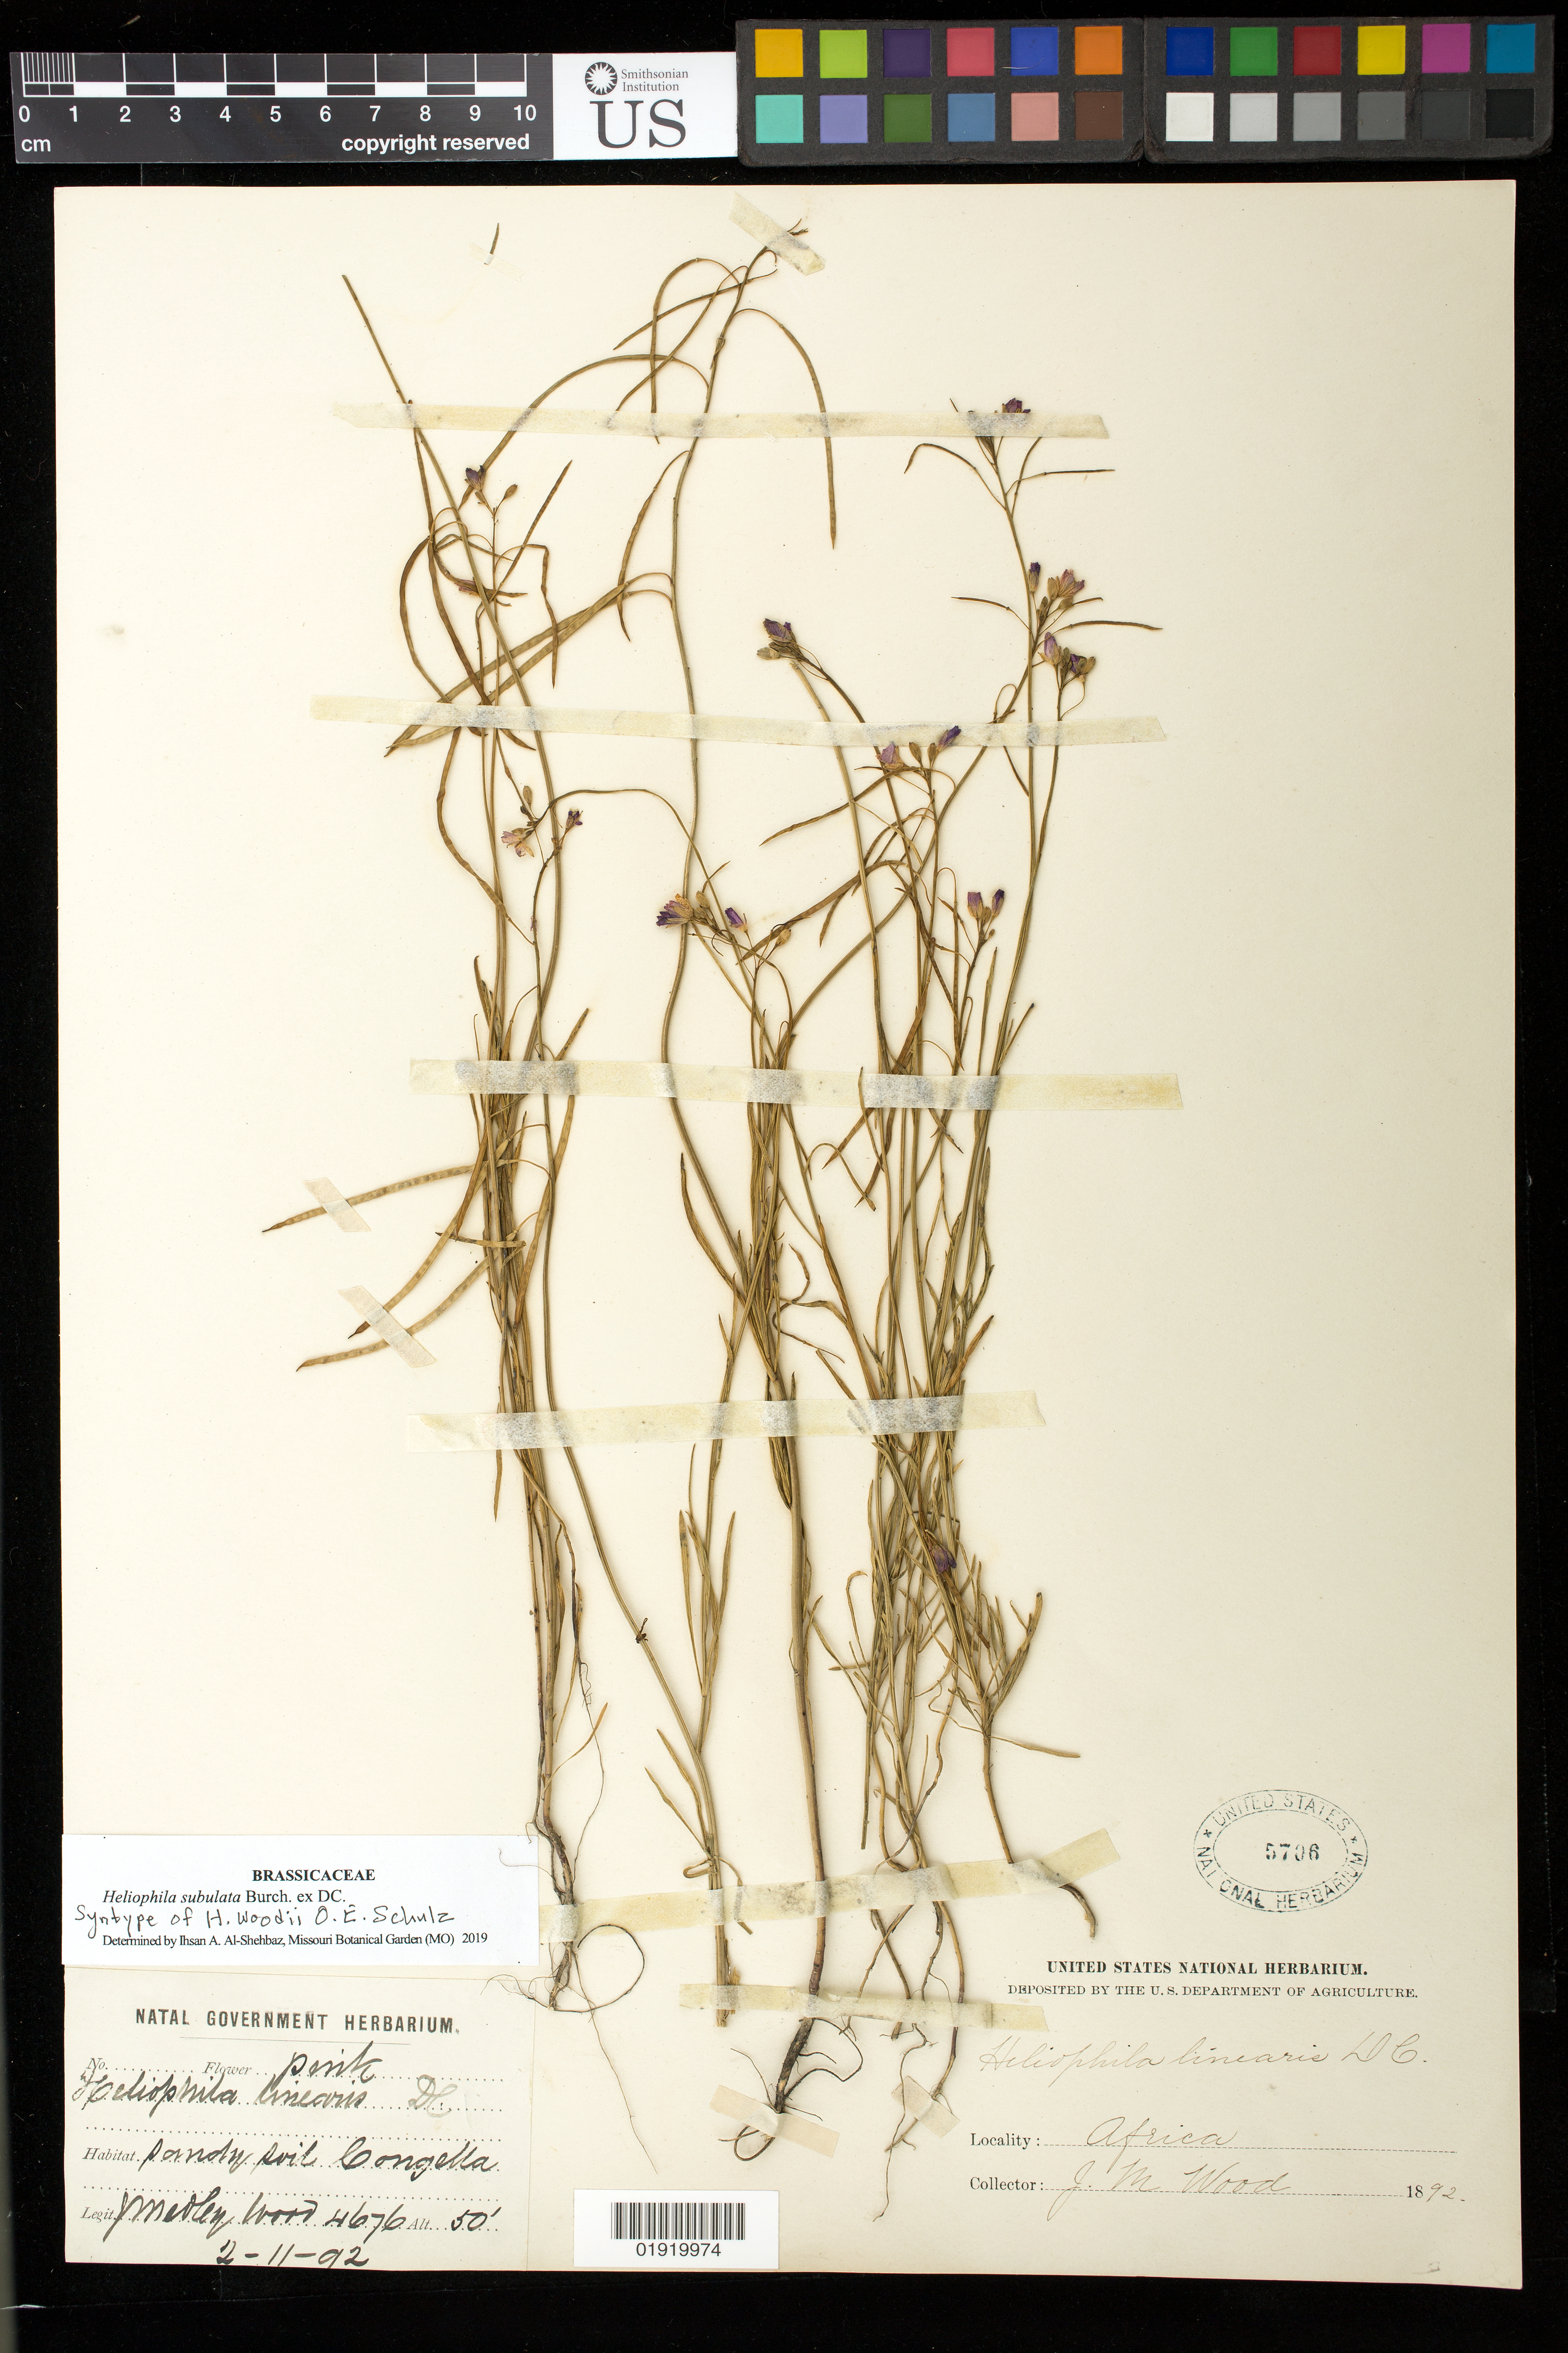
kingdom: Plantae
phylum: Tracheophyta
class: Magnoliopsida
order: Brassicales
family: Brassicaceae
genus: Heliophila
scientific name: Heliophila woodii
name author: Conrath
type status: Syntype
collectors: J. M. Wood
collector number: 4676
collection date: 1892-11-02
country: South Africa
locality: Sandy soil, Congella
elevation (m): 15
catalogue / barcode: US 5706